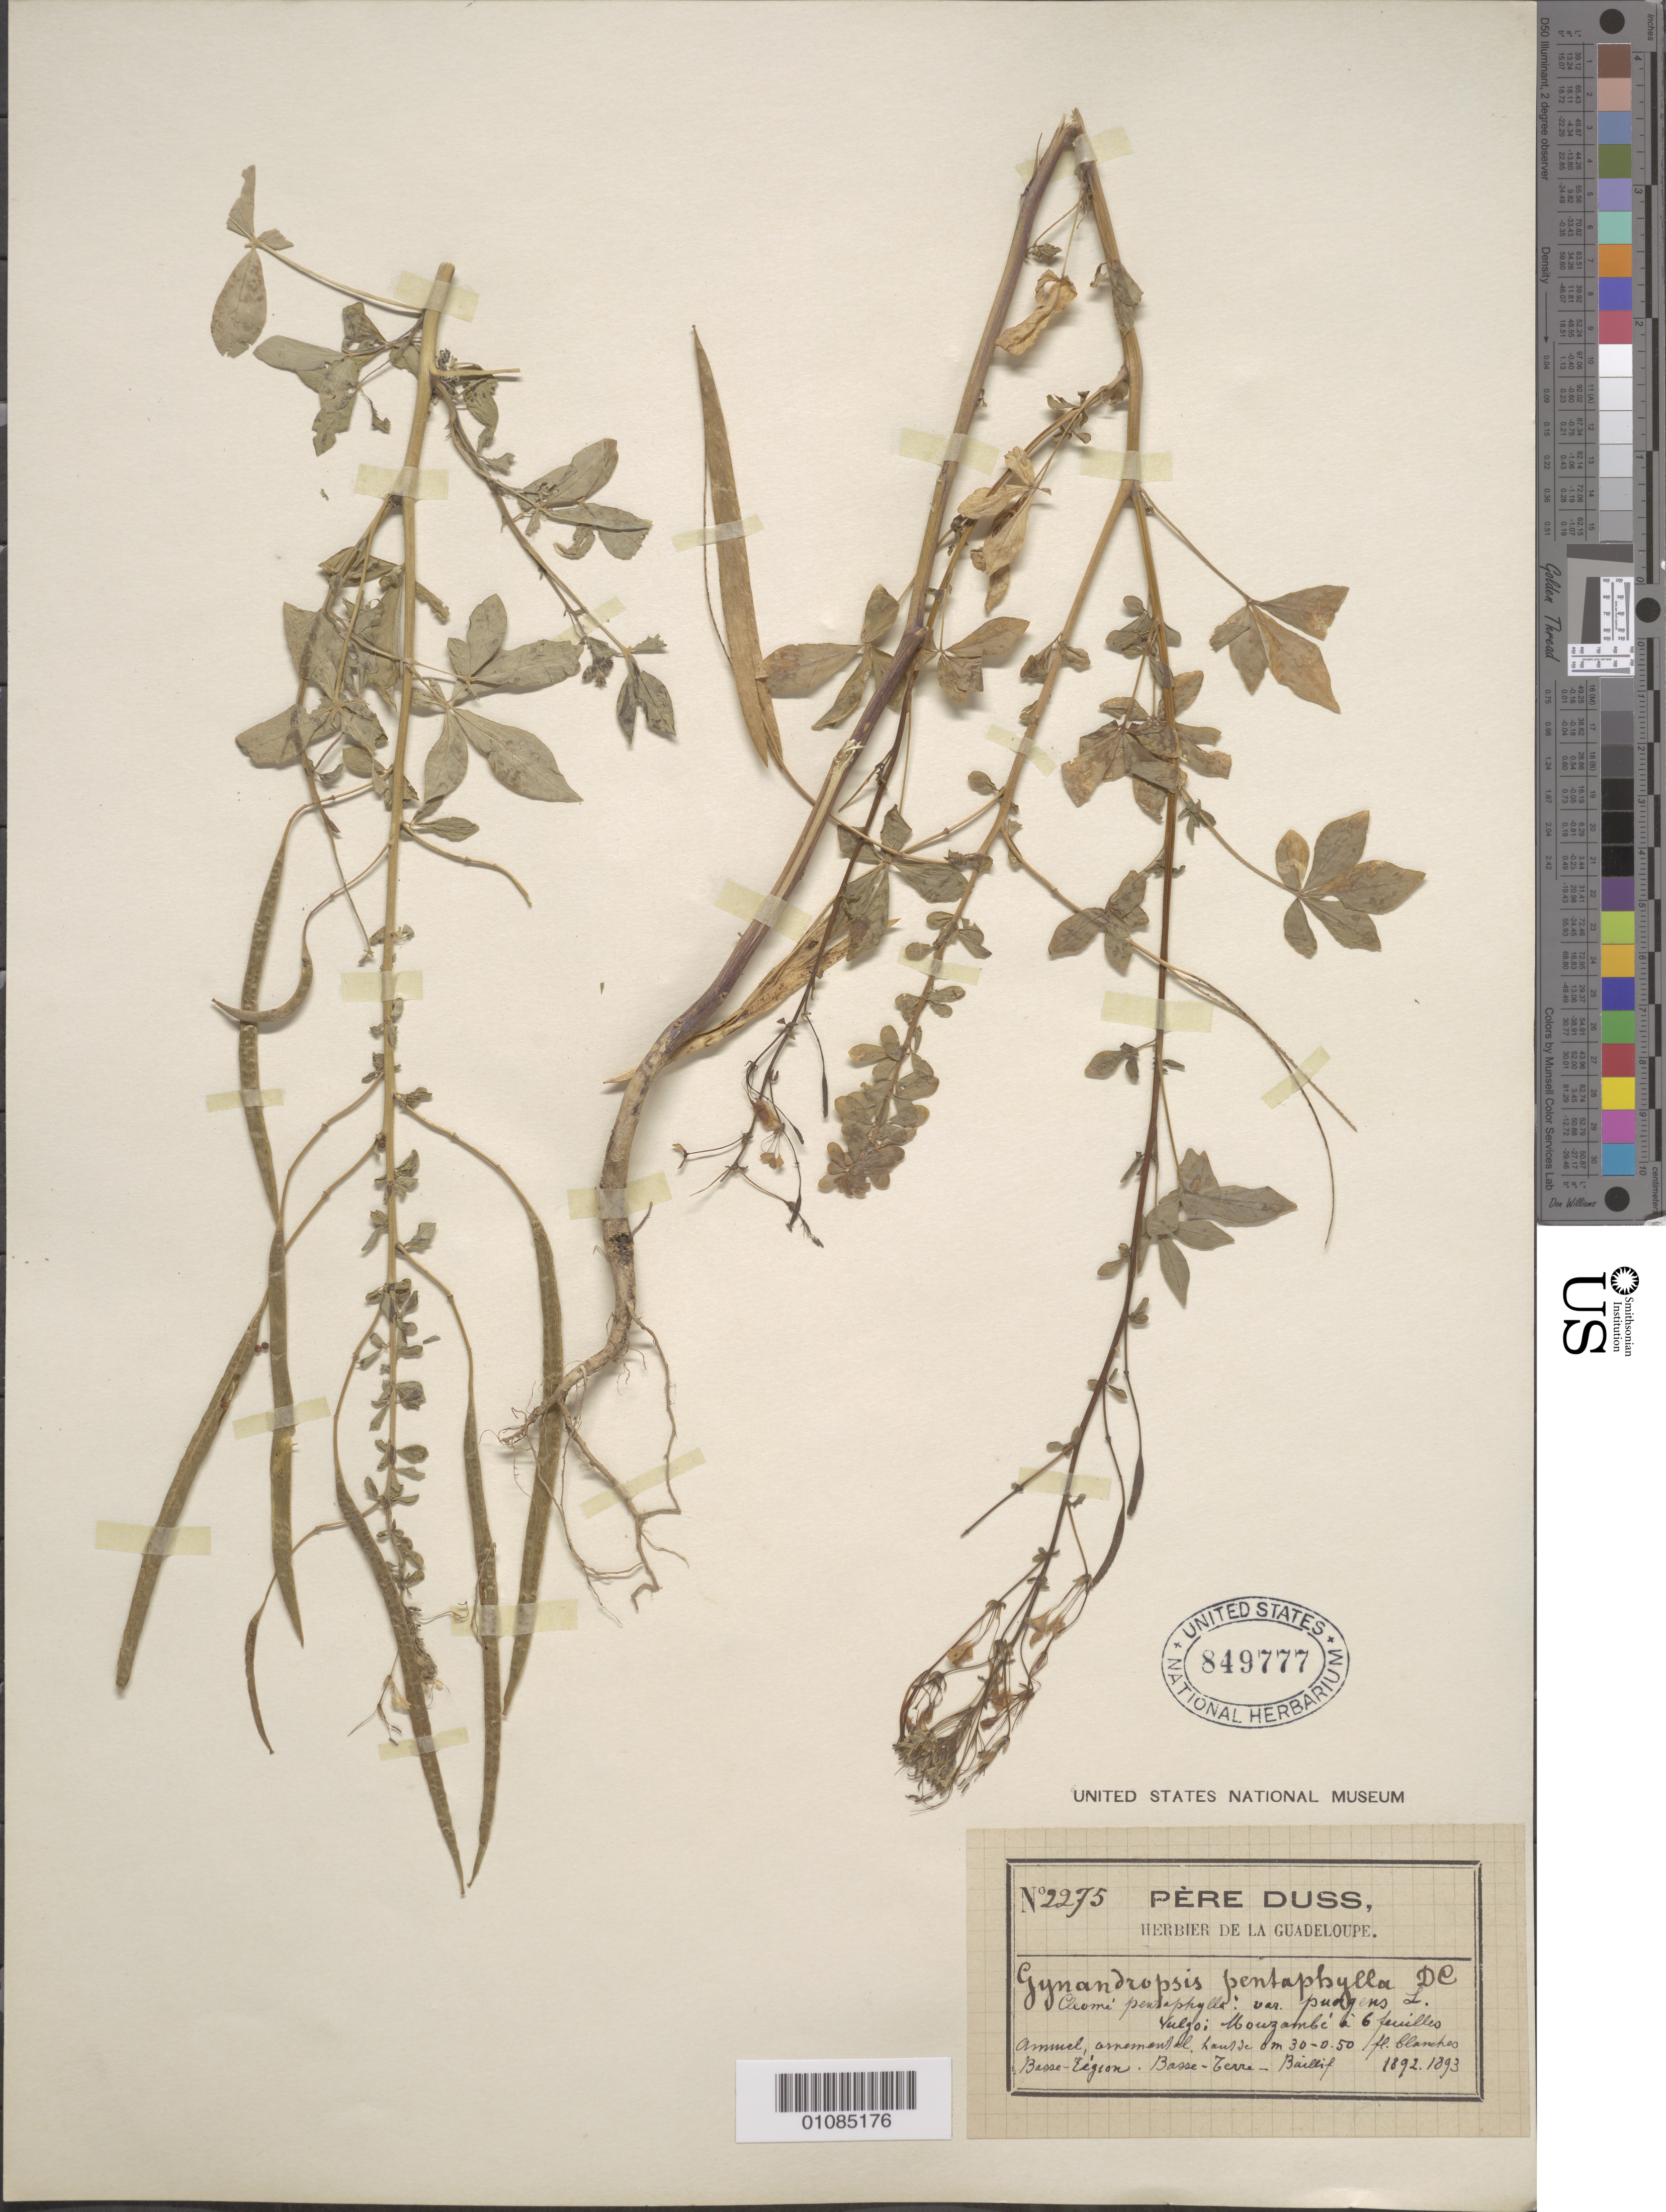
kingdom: Plantae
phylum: Tracheophyta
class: Magnoliopsida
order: Brassicales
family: Cleomaceae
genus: Gynandropsis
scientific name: Gynandropsis gynandra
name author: (L.) Briq.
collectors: Père Duss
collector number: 2275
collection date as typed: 1892 to -- --- 1893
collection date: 1892/1893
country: Guadeloupe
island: Basse Terre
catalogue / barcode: US 849777